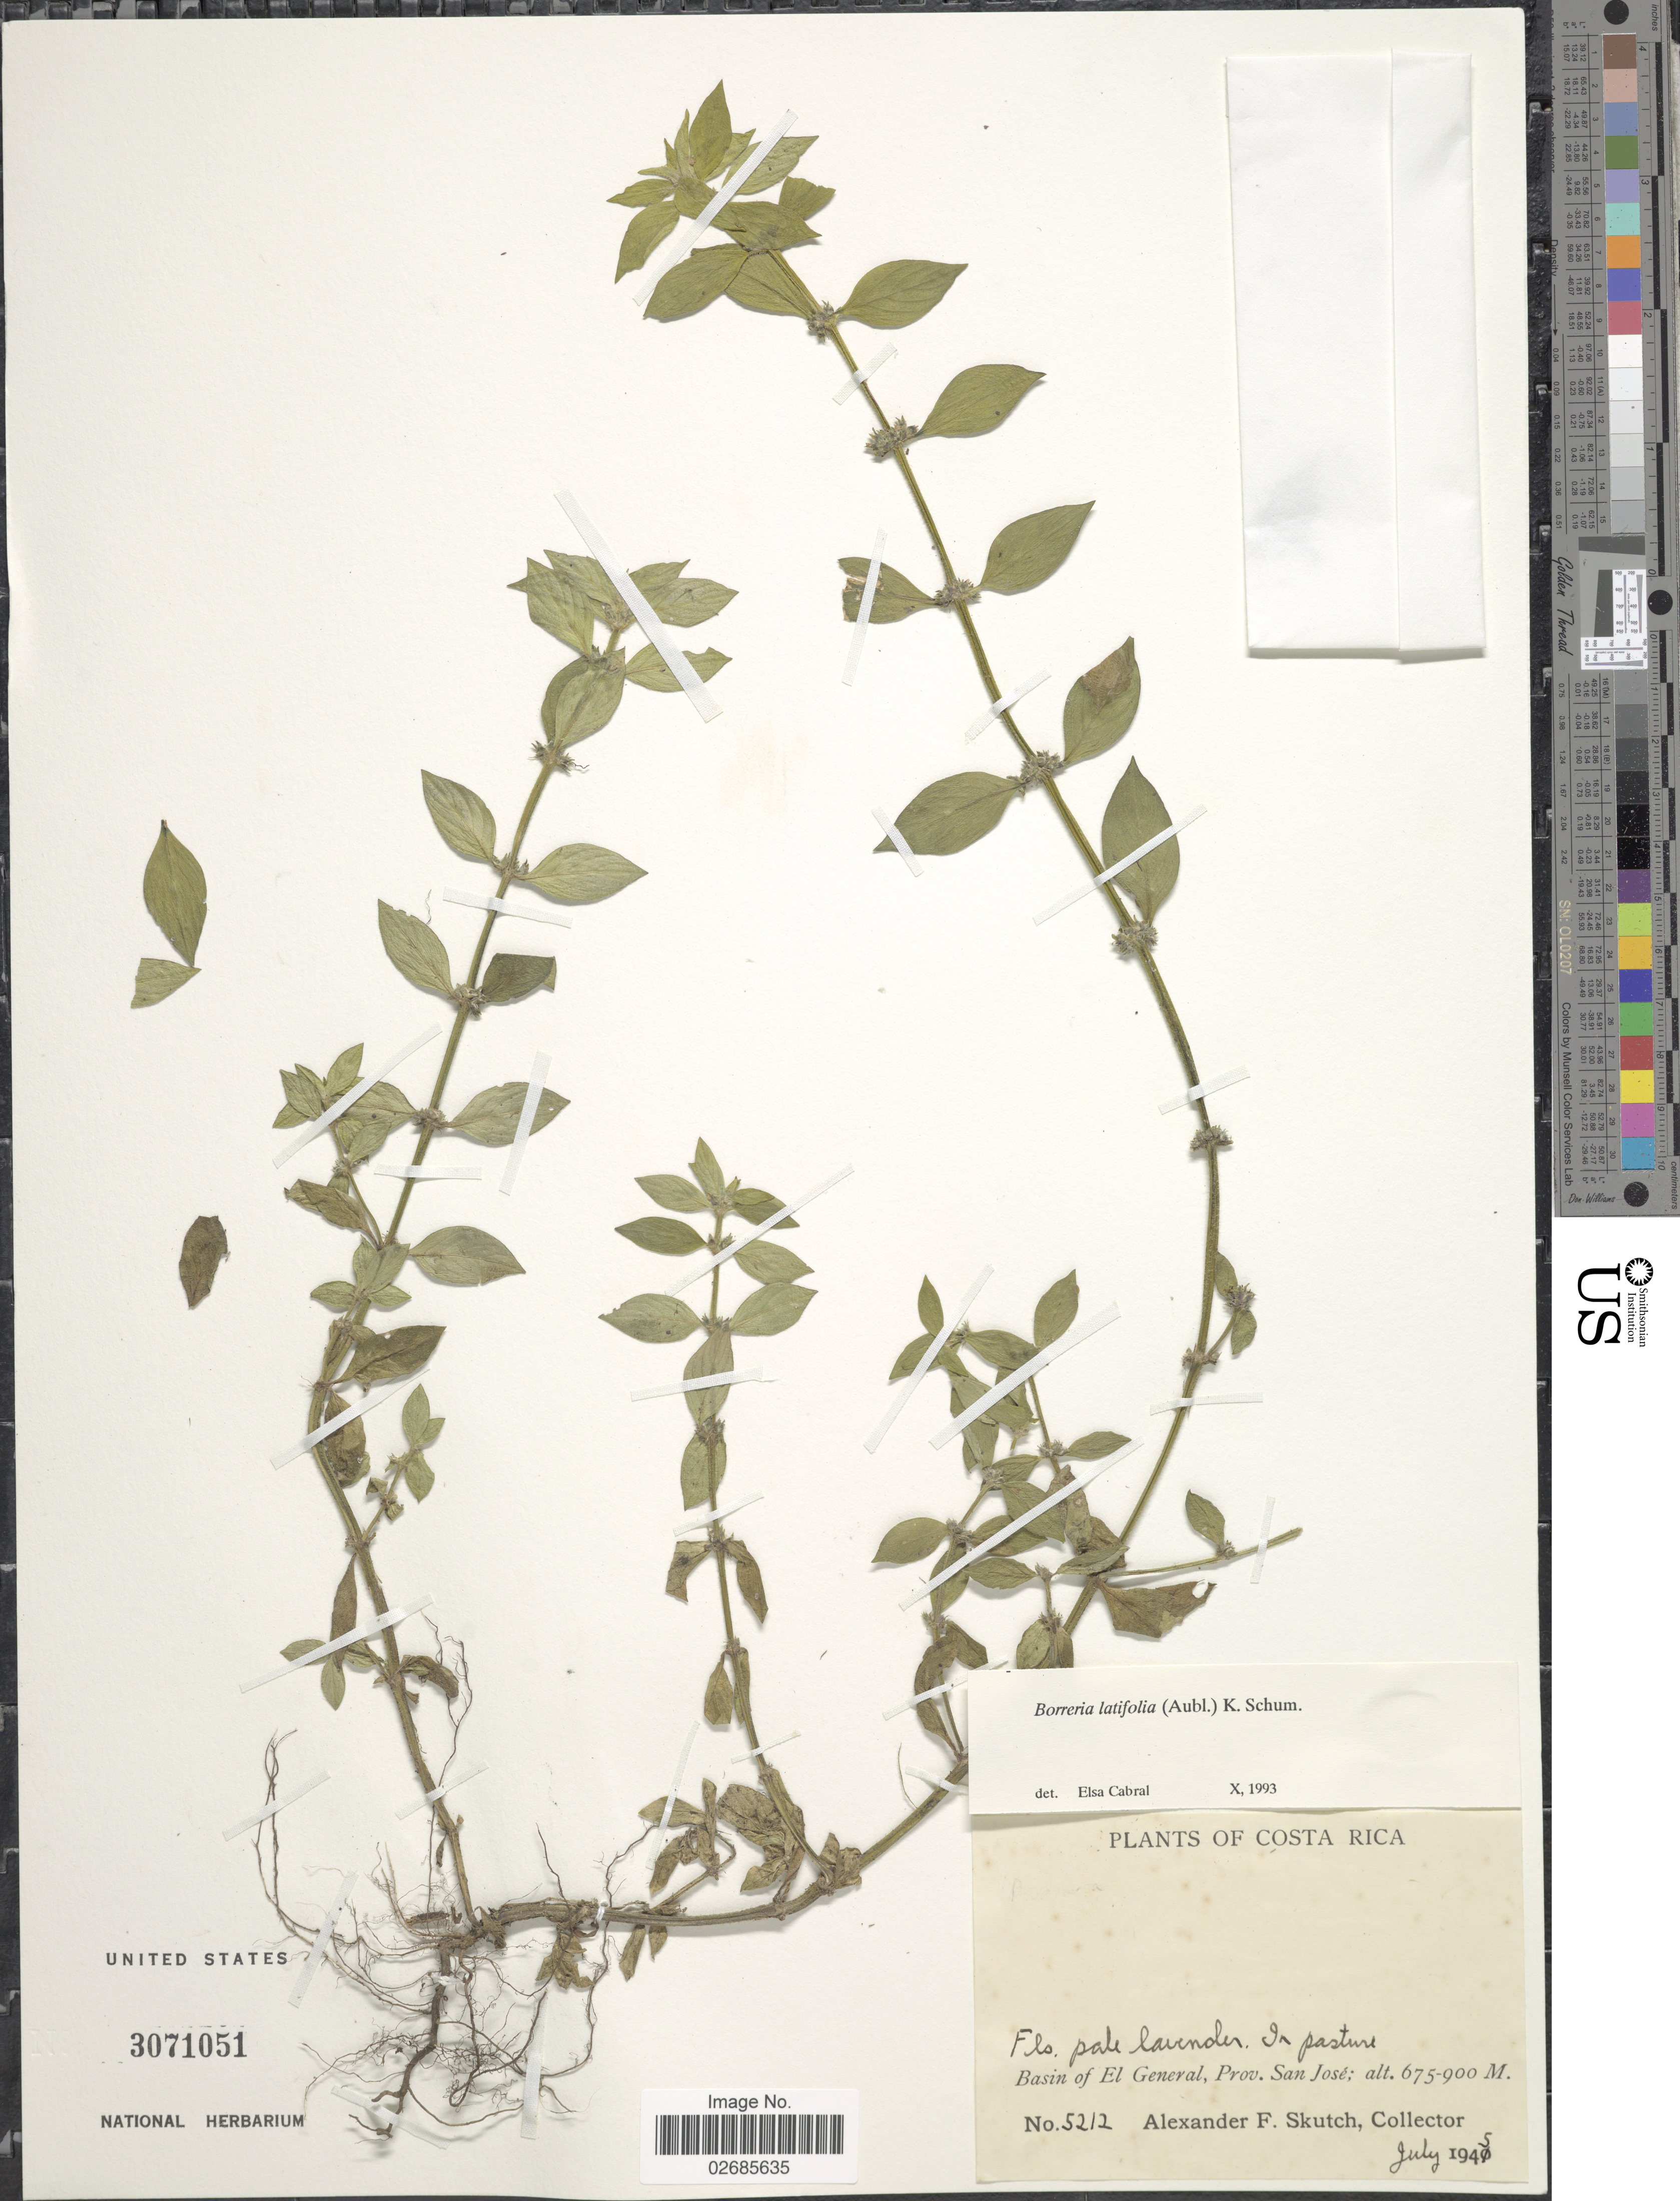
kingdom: Plantae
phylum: Tracheophyta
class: Magnoliopsida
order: Gentianales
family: Rubiaceae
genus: Borreria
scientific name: Borreria latifolia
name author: (Aubl.) K. Schum.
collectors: A. F. Skutch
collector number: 5212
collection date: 1945-07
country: Costa Rica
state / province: San José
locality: In pasture, Basin of El General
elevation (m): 675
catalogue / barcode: US 3071051